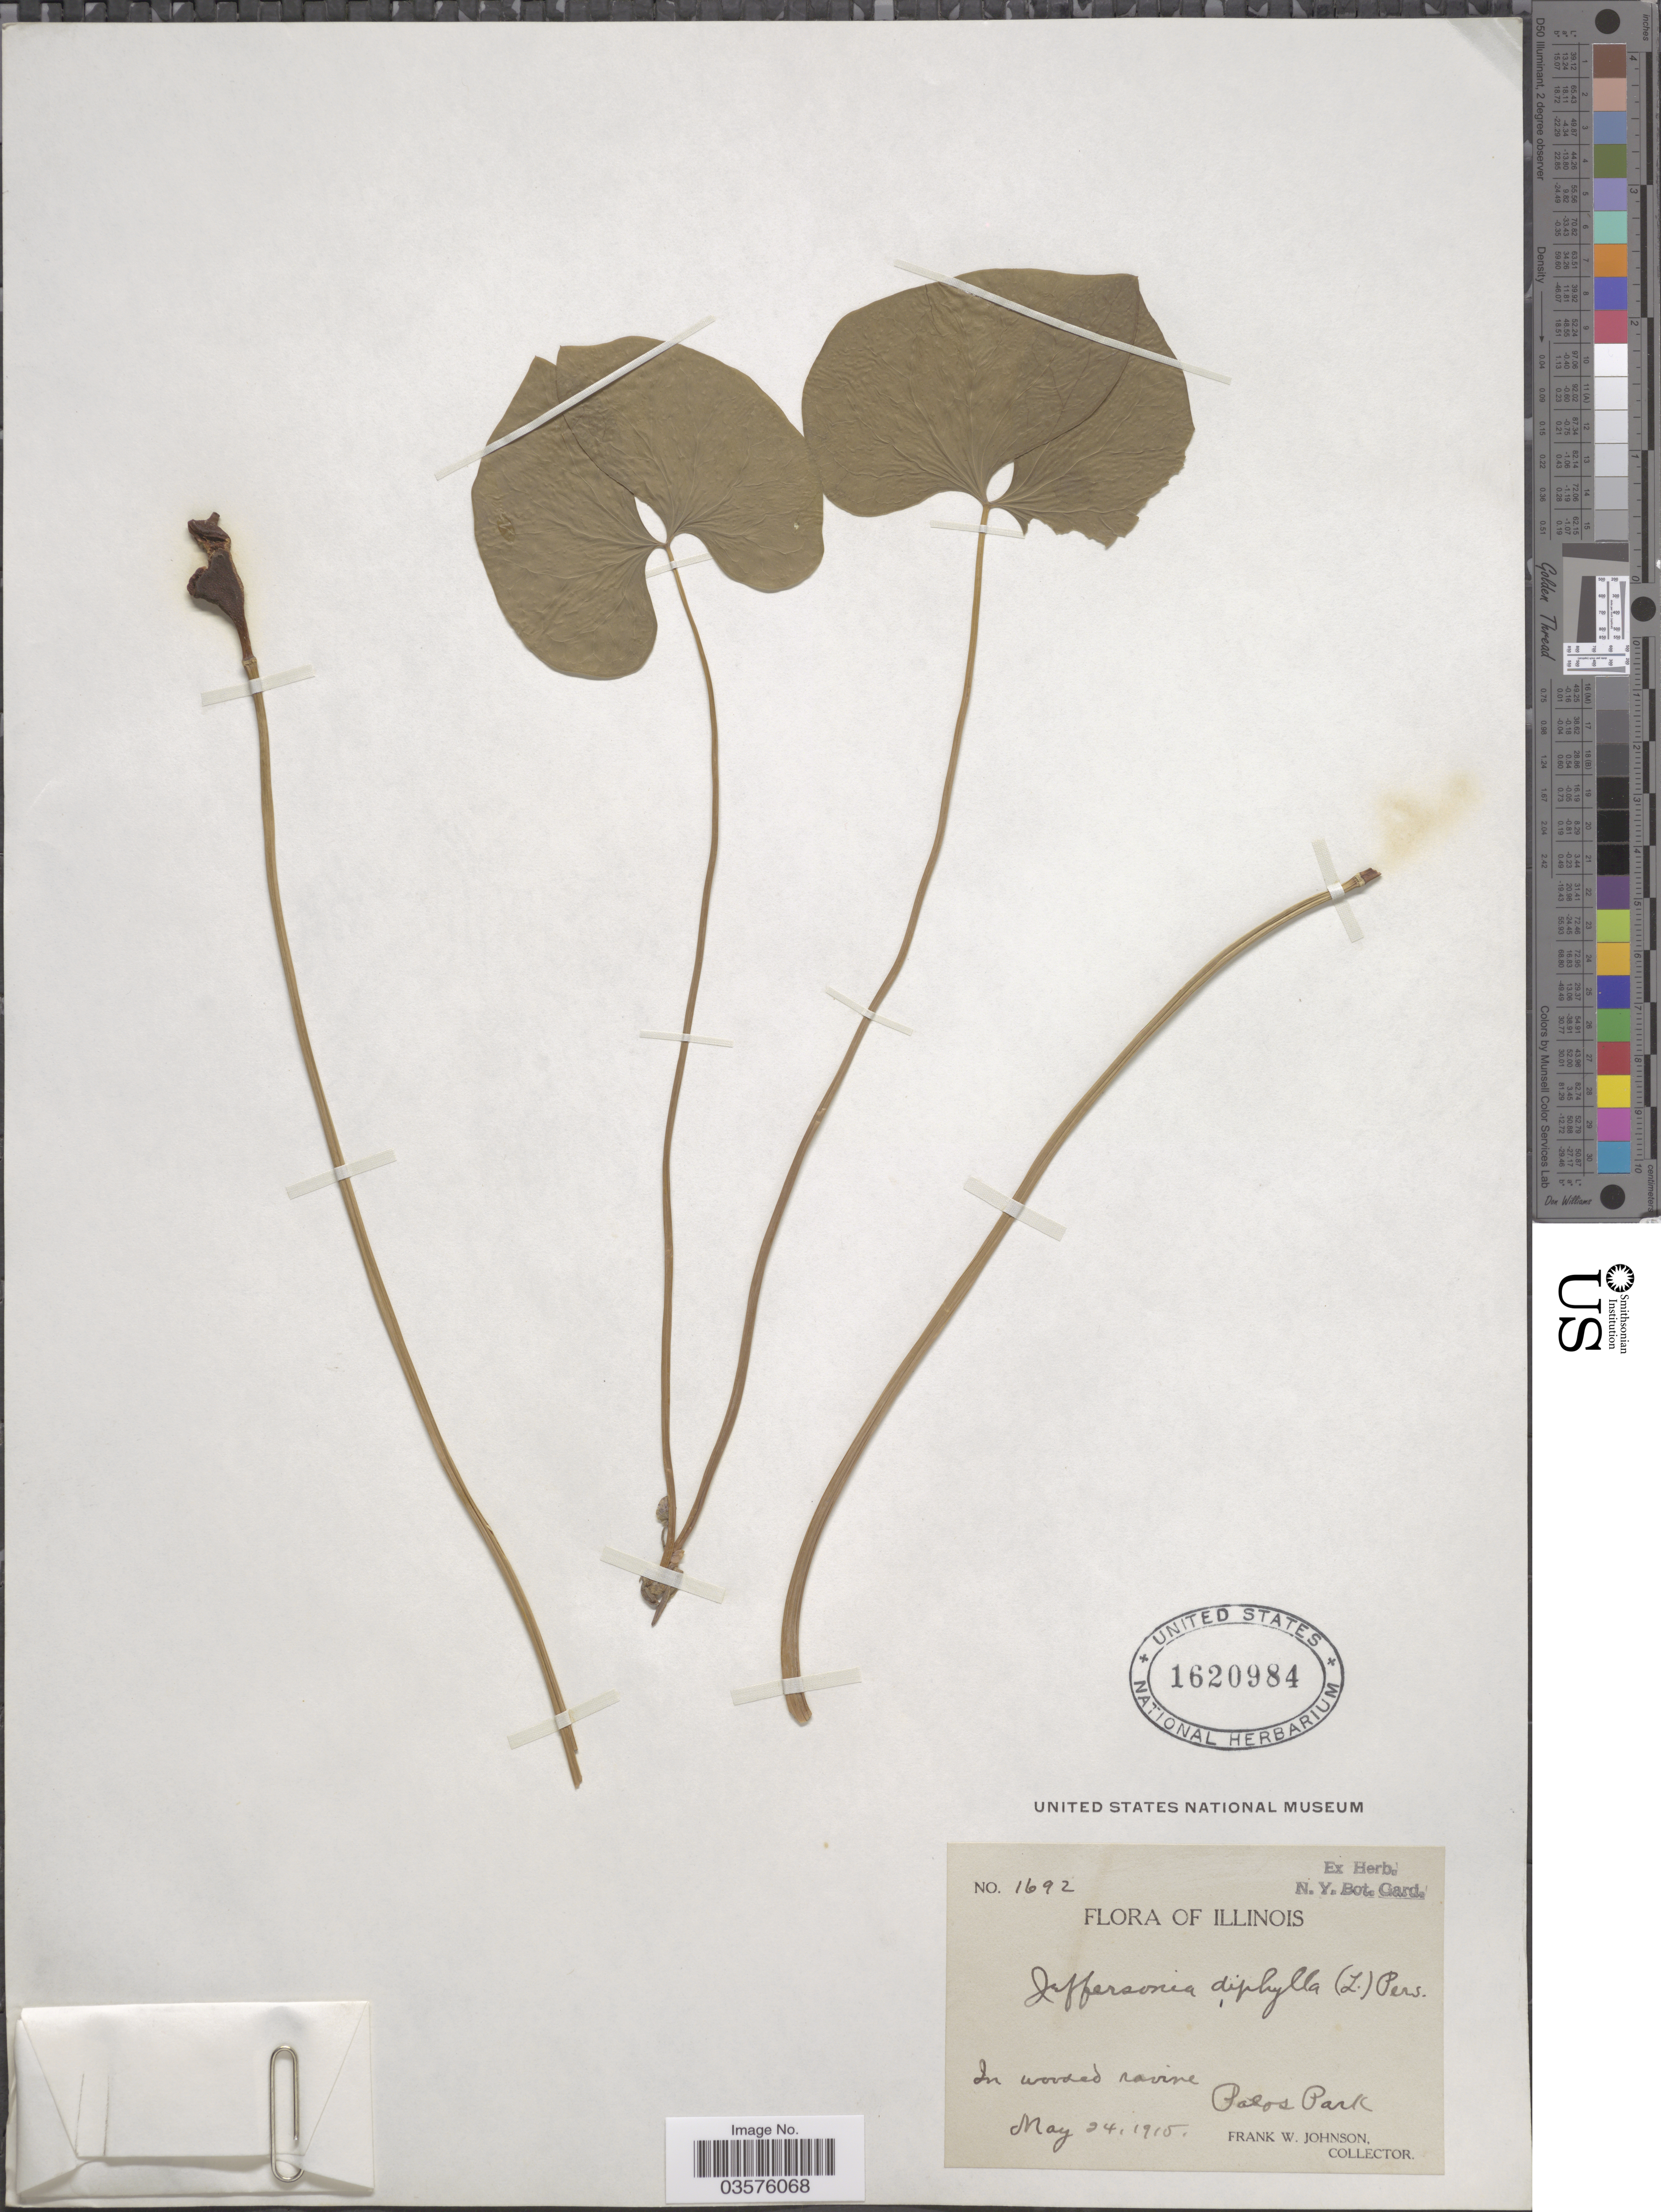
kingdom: Plantae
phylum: Tracheophyta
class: Magnoliopsida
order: Ranunculales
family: Berberidaceae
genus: Jeffersonia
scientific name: Jeffersonia diphylla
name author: (L.) Pers.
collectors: F. W. Johnson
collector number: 1692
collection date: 1915-05-24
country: United States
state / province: Illinois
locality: Palos Park.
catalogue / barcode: US 1620984